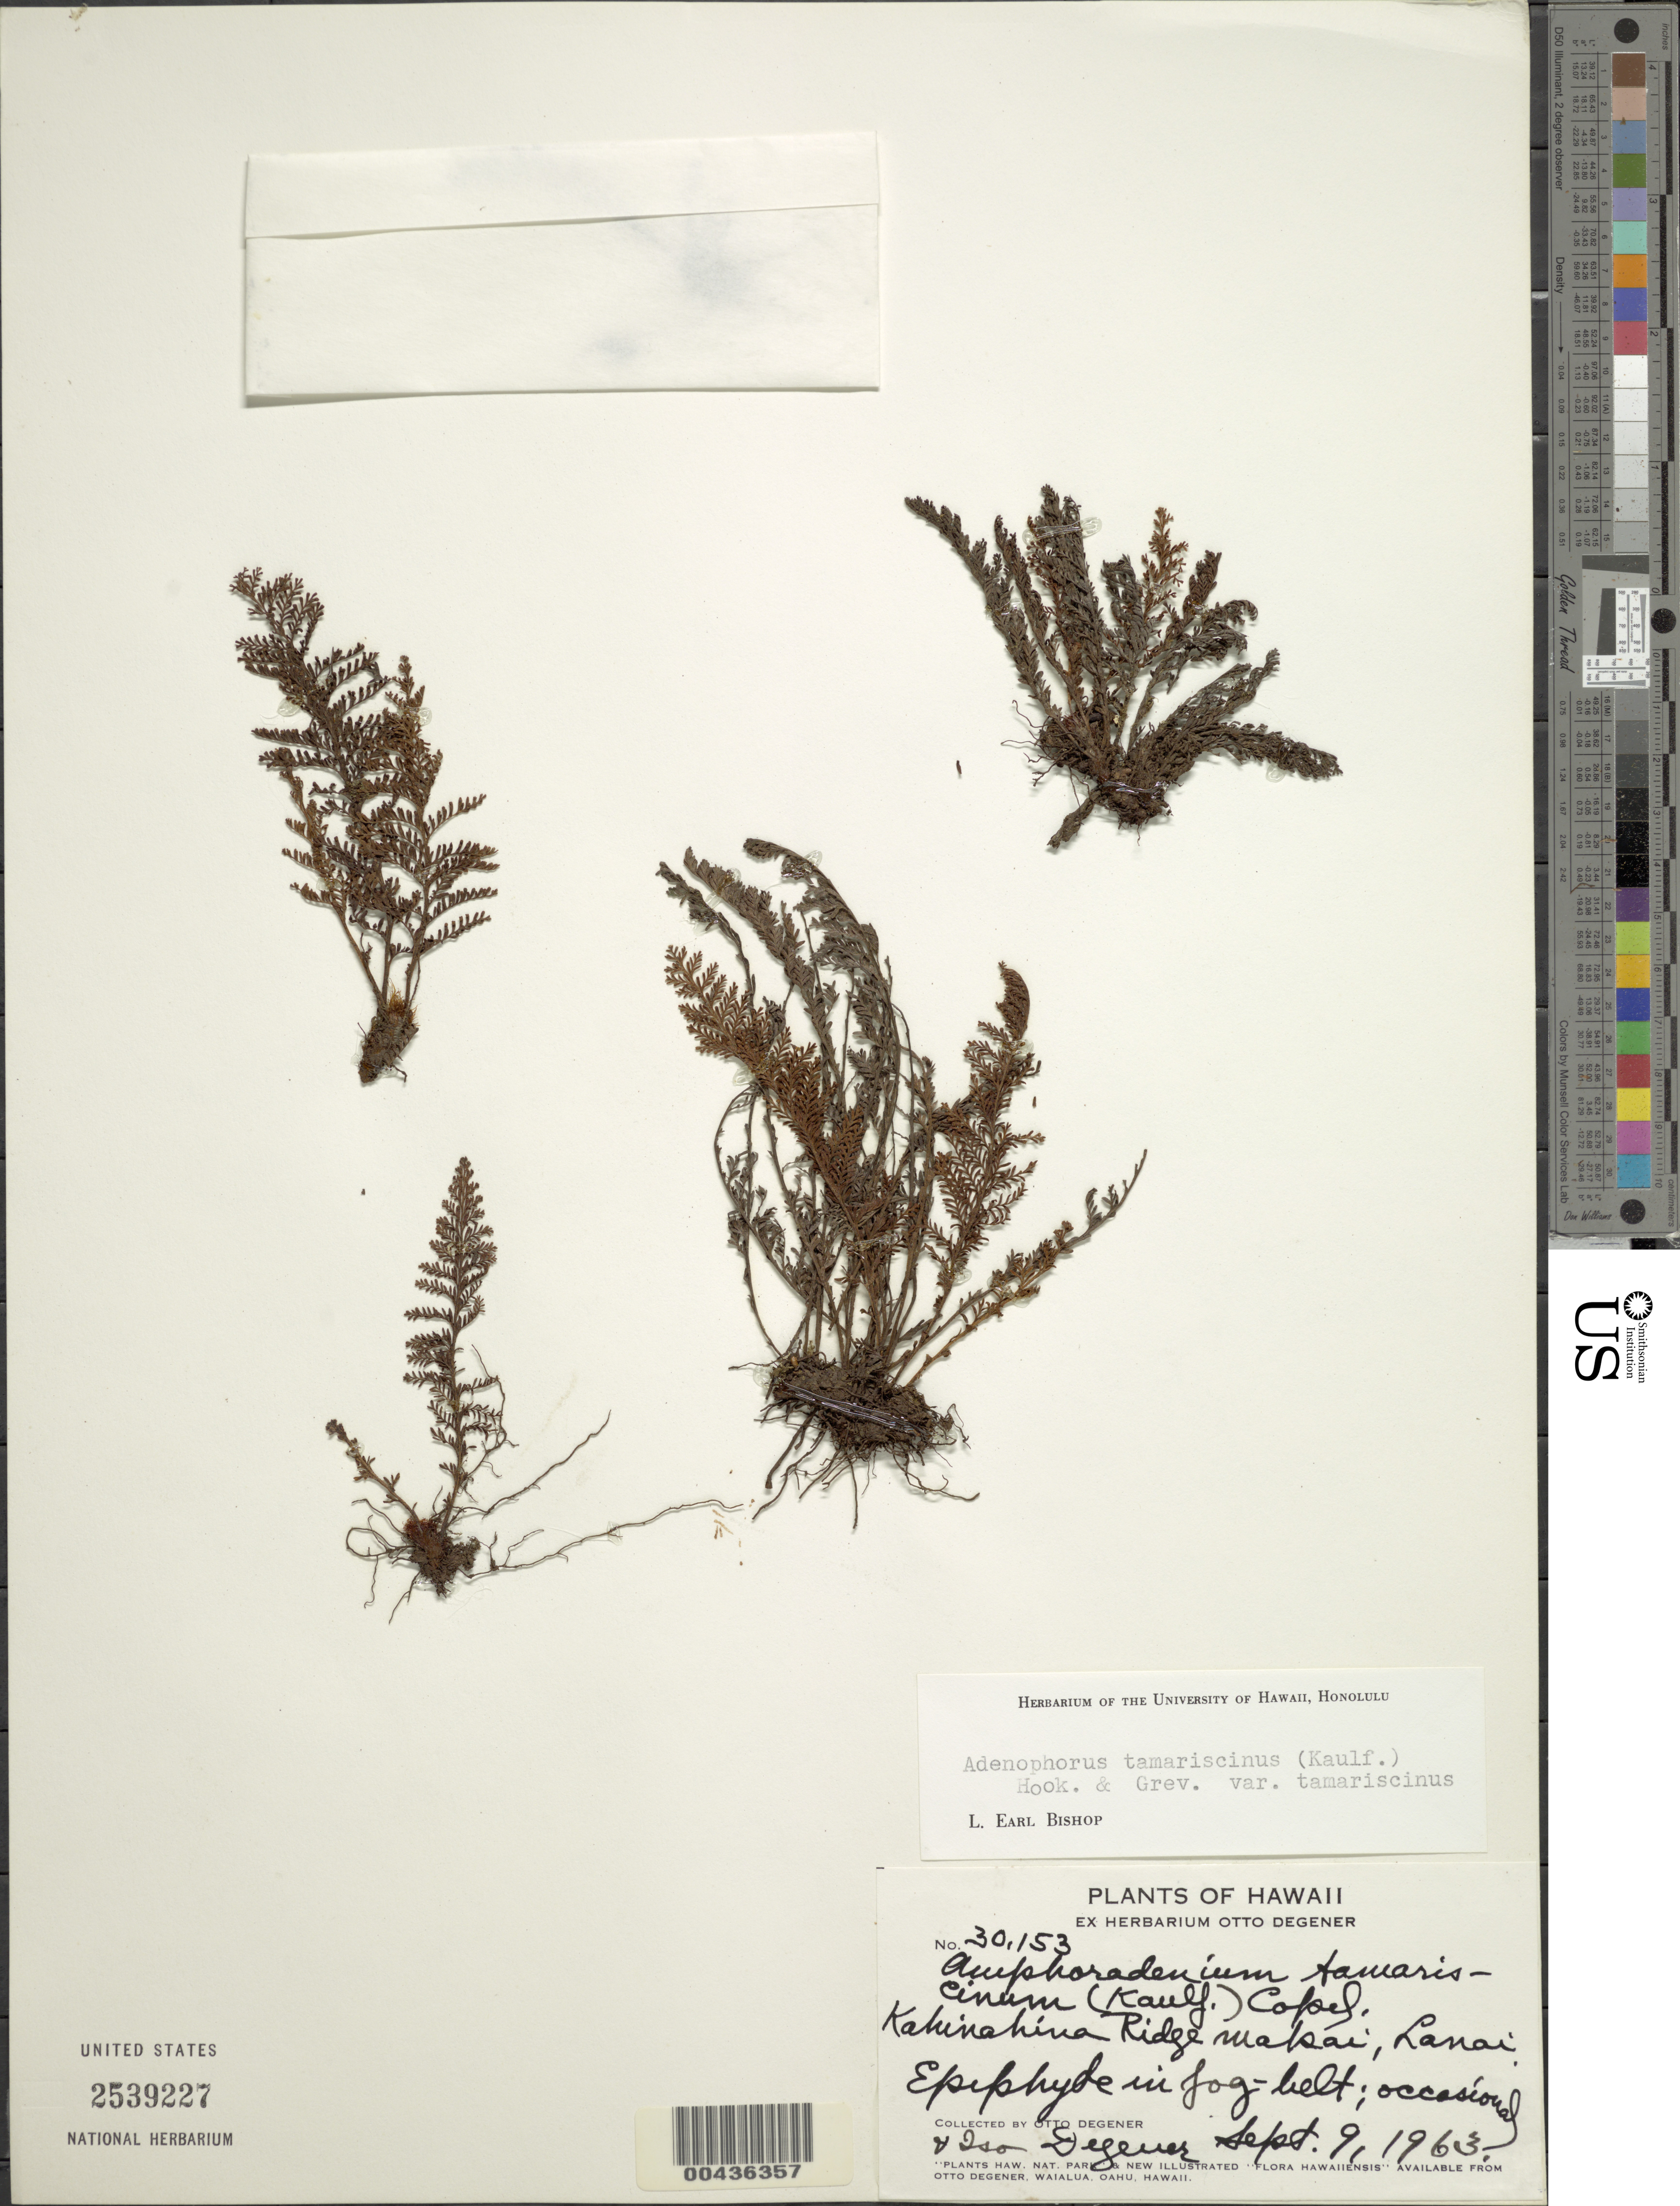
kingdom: Plantae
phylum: Tracheophyta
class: Polypodiopsida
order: Polypodiales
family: Polypodiaceae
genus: Adenophorus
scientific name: Adenophorus tamariscinus var. tamariscinus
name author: Hook. & Grev.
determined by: Bishop, L. E.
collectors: O. Degener & I. Degener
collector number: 30153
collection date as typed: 9 Sep 1963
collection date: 1963-09-09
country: United States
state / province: Hawaii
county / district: Maui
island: Lana'i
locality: Kahinahina Ridge Makai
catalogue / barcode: US 2539227